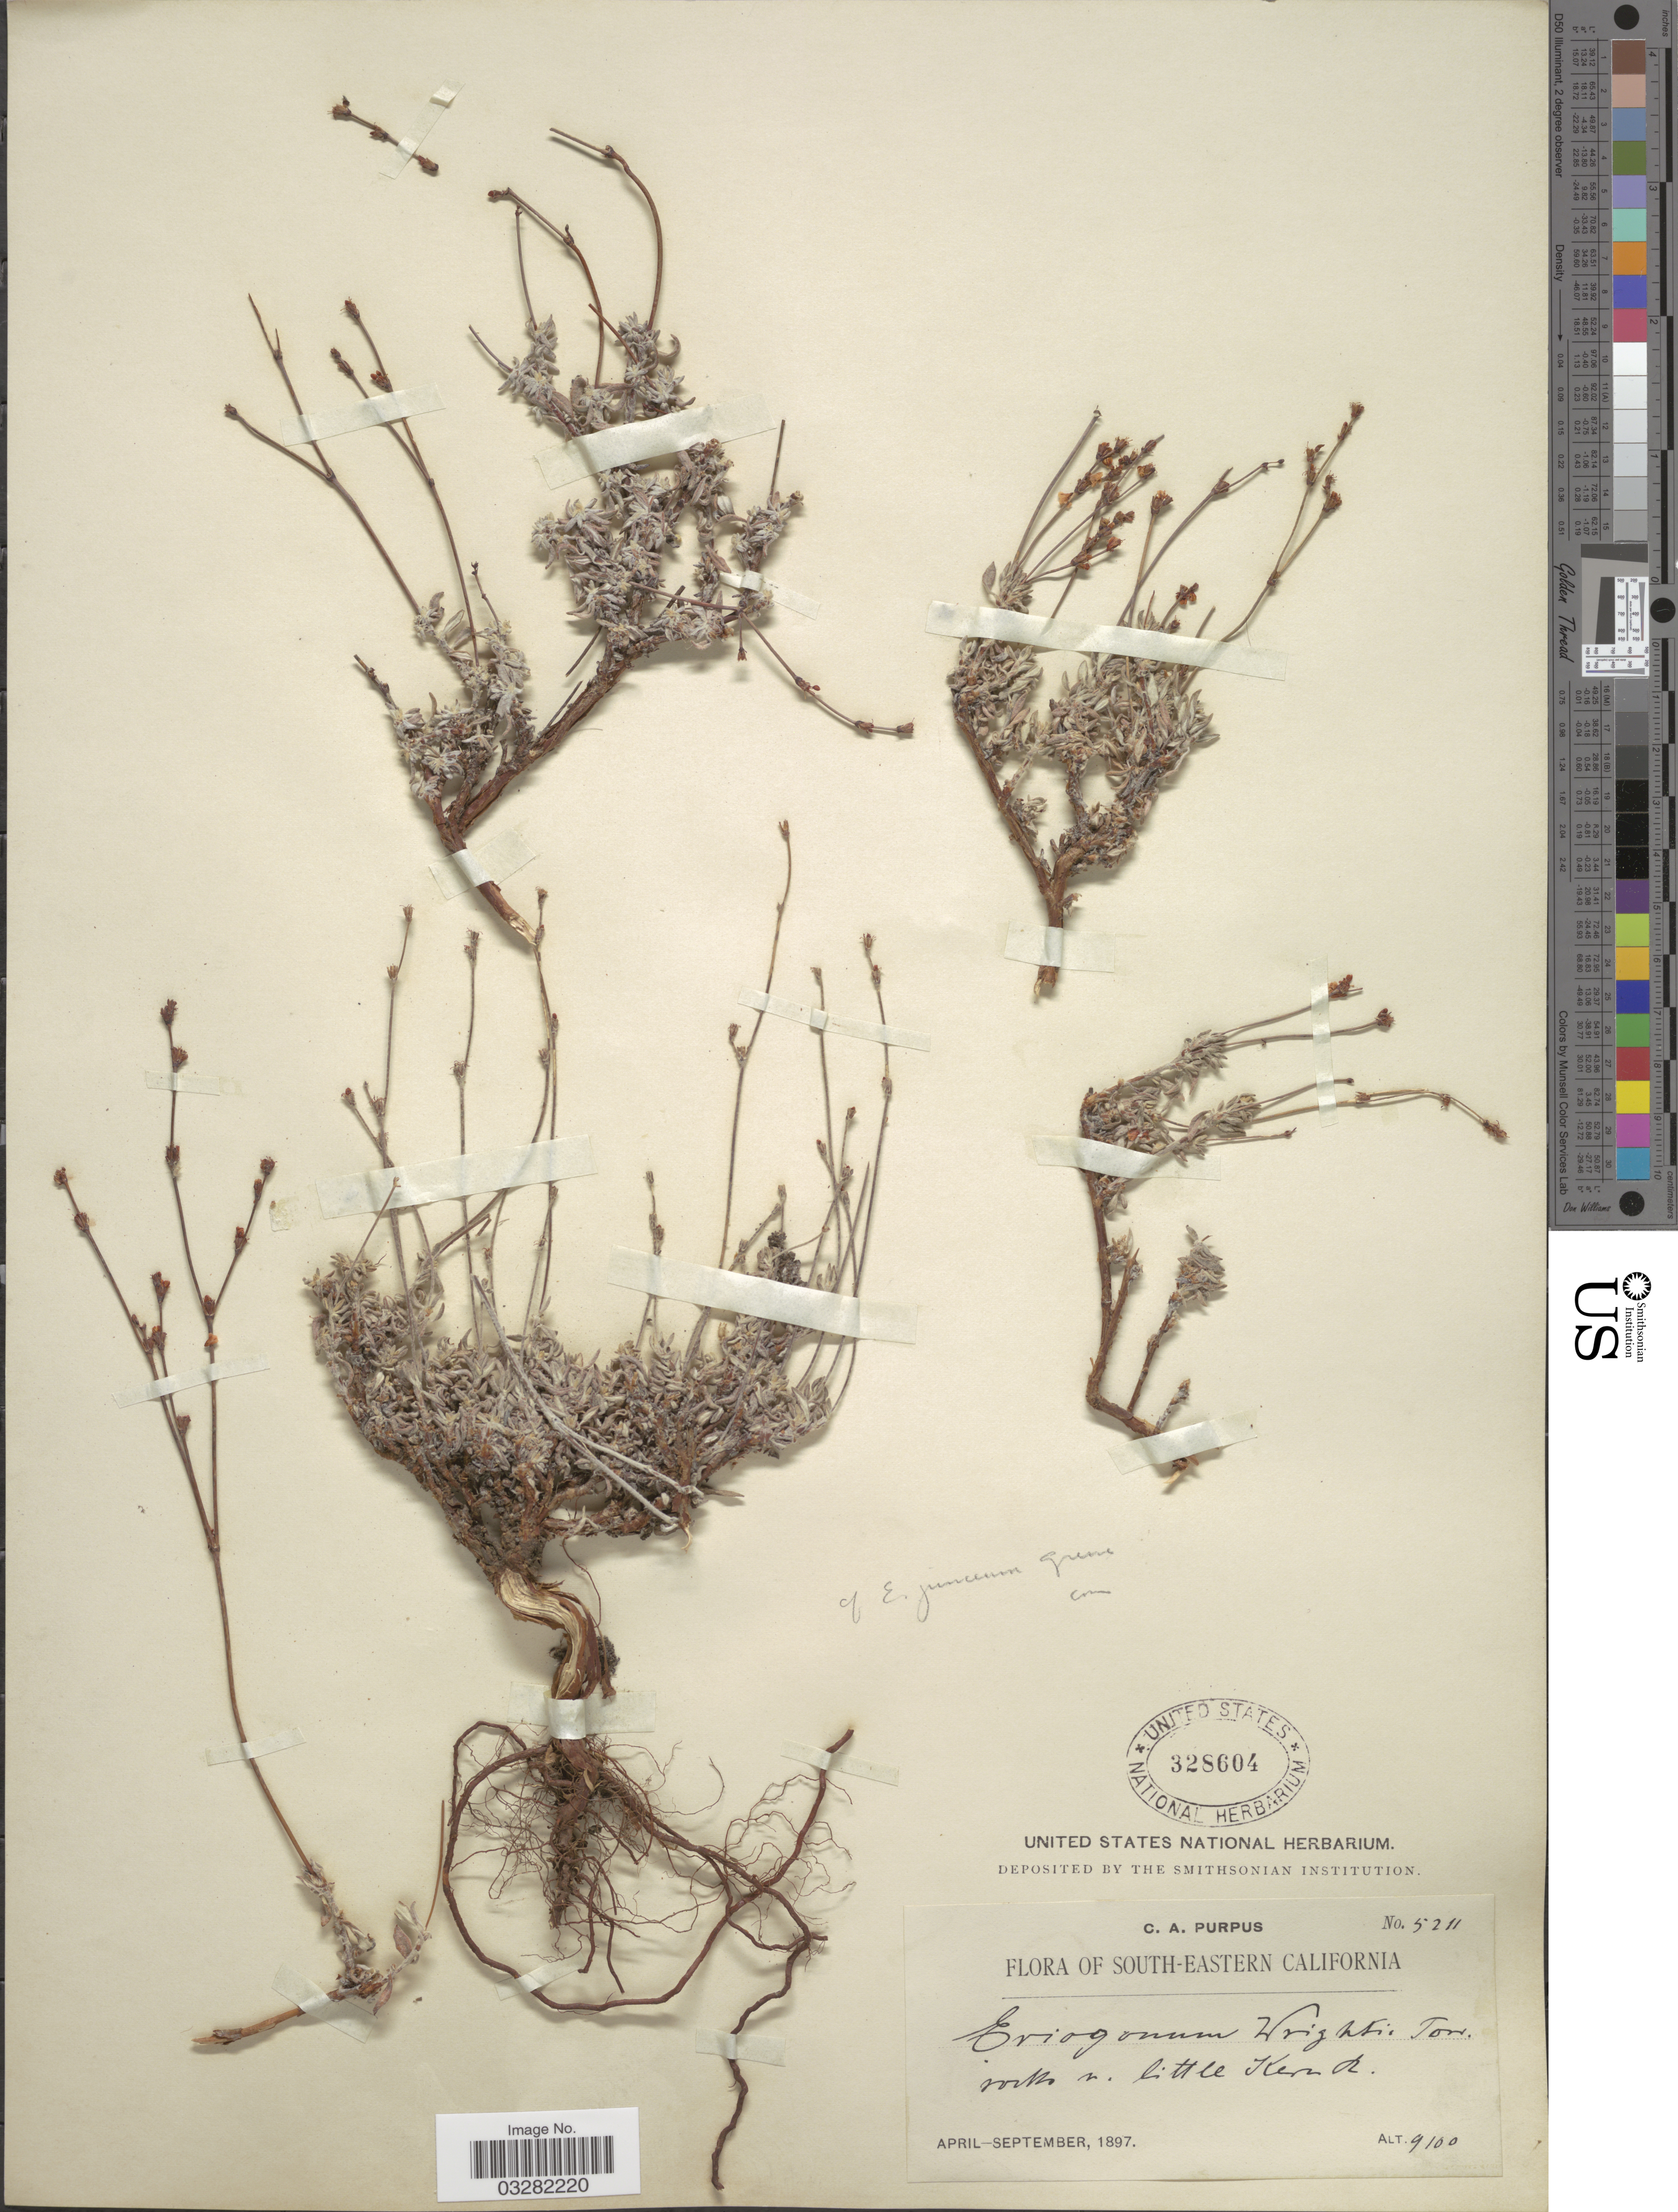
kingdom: Plantae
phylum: Tracheophyta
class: Magnoliopsida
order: Caryophyllales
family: Polygonaceae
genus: Eriogonum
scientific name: Eriogonum wrightii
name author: Torr. ex Benth. in DC.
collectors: C. A. Purpus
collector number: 5211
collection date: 1897-04/1897-09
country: United States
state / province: California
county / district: Kern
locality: South-Eastern California. Rocks n. little Kern R.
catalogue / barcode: US 328604